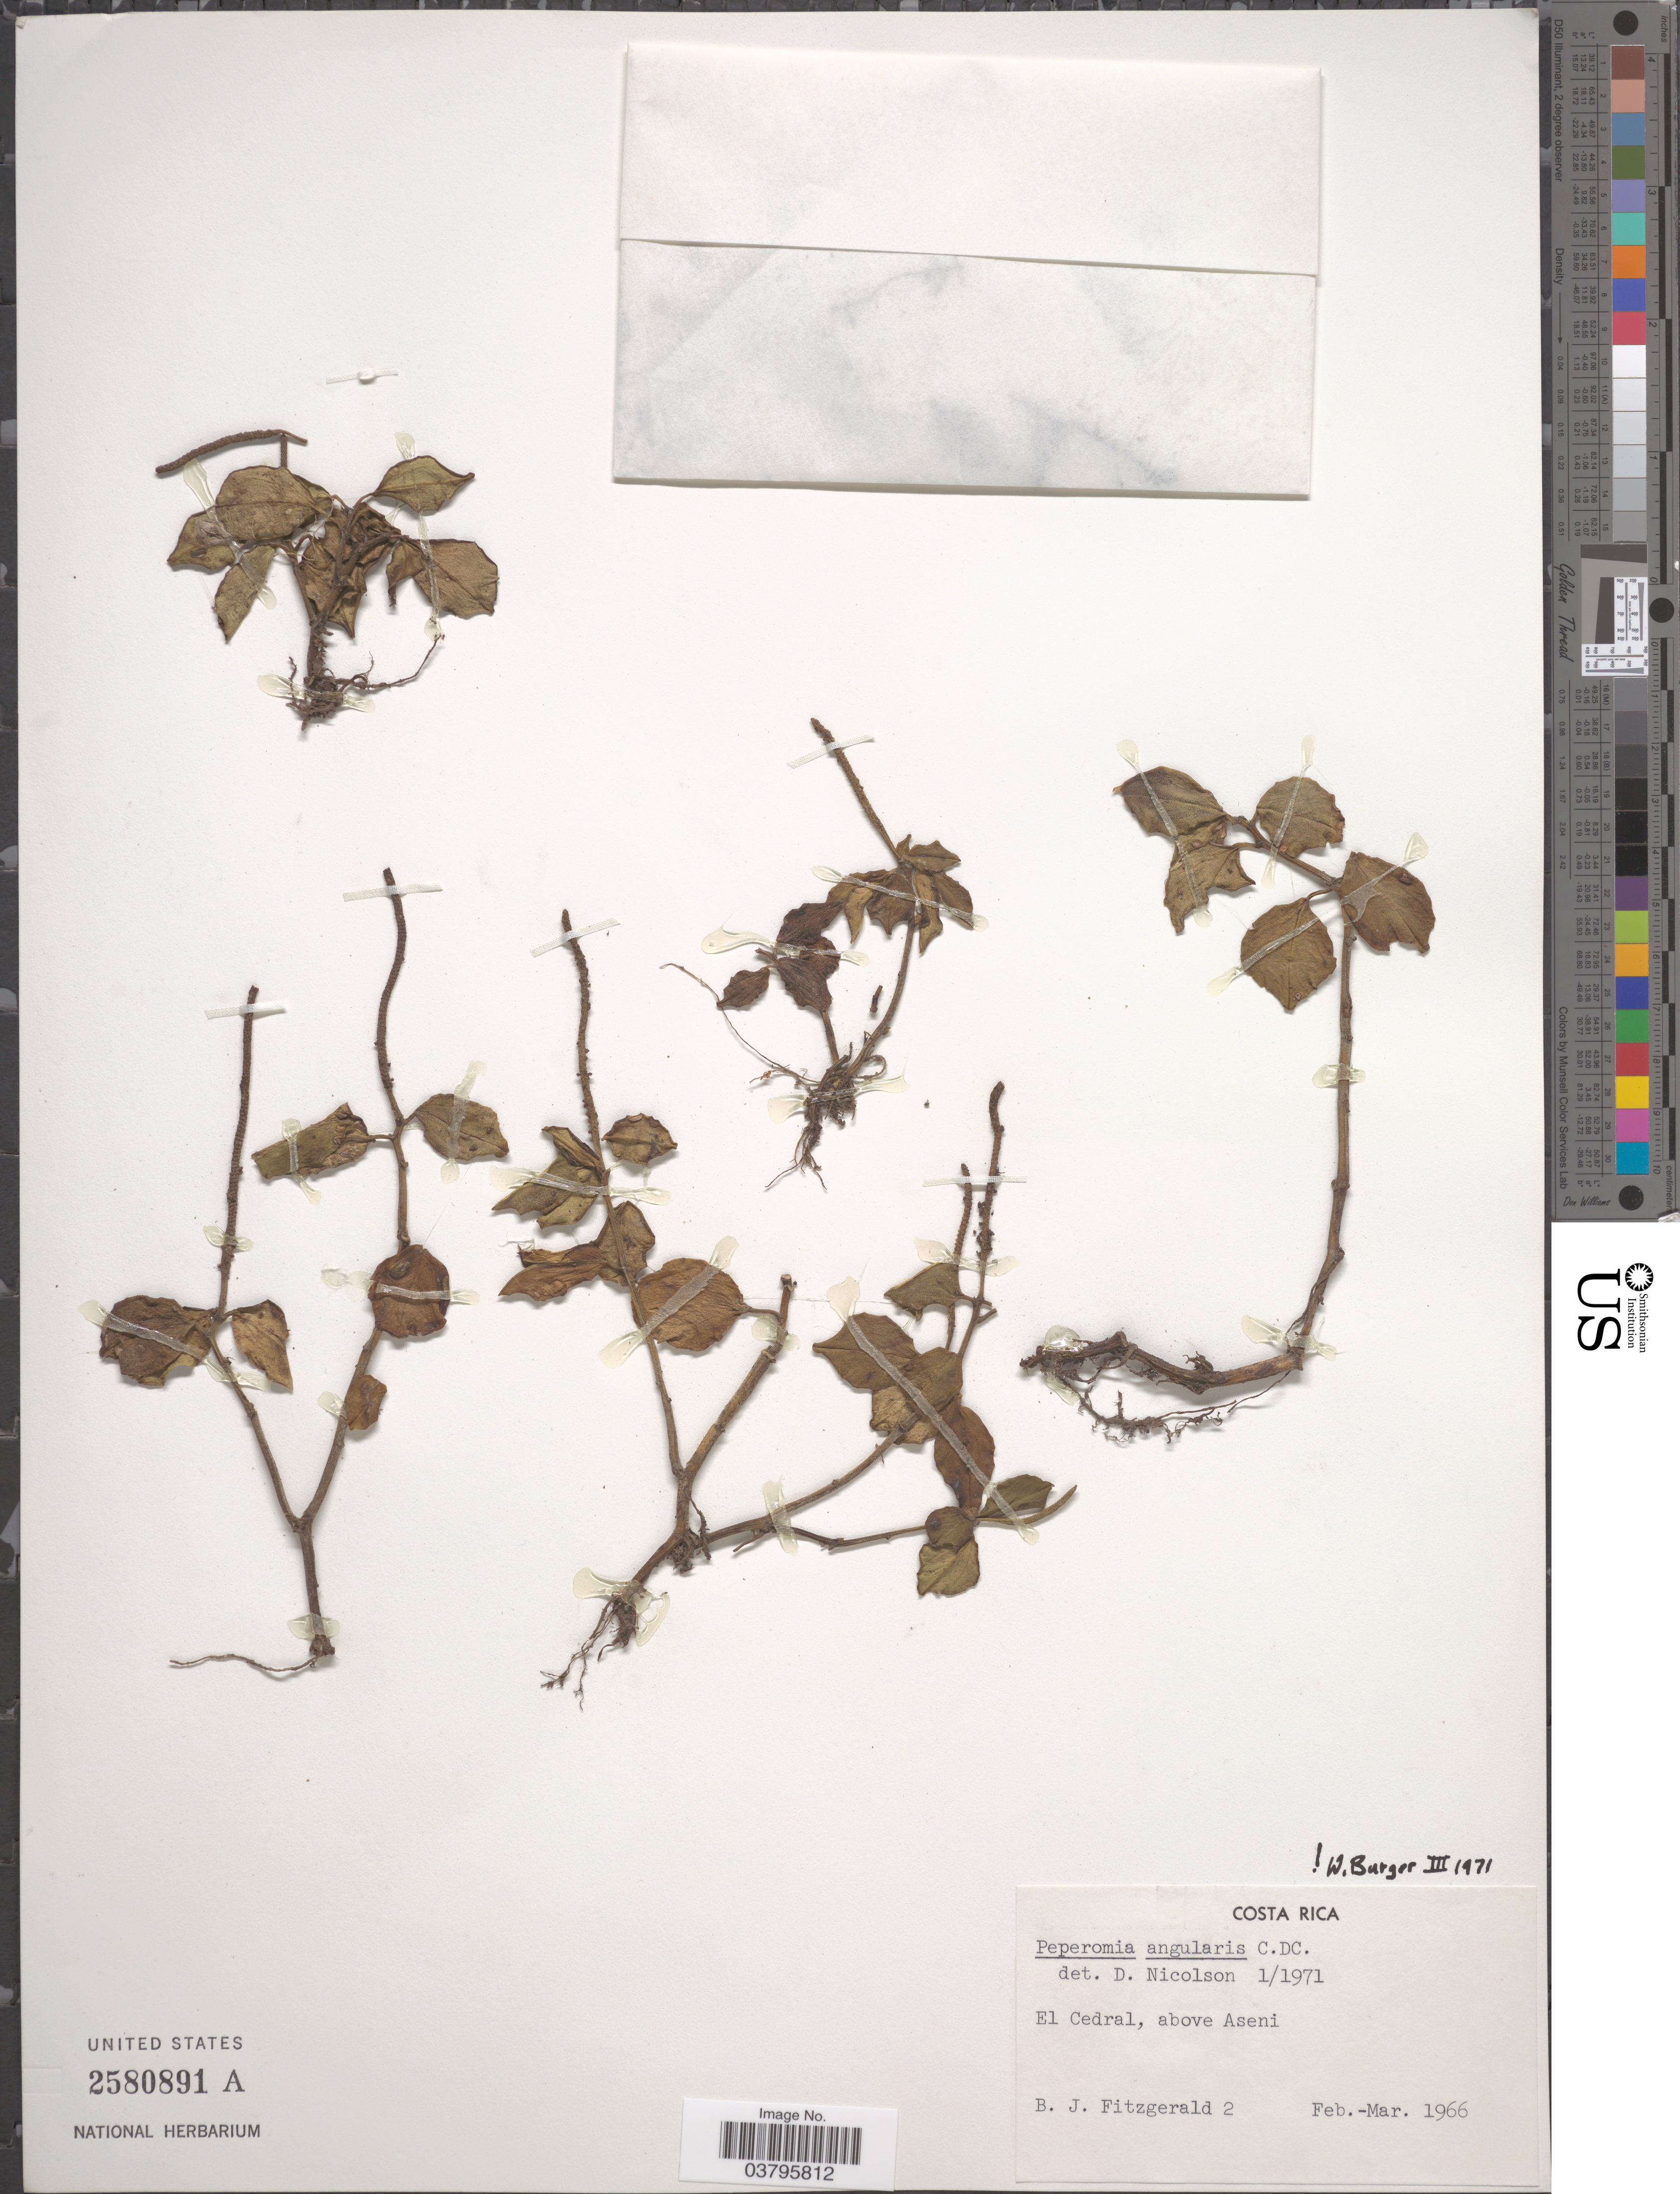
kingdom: Plantae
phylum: Tracheophyta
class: Magnoliopsida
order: Piperales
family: Piperaceae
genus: Peperomia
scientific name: Peperomia san-joseana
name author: C. DC.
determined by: Jiménez, José Estaban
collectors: B. Fitzgerald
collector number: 2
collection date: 1966-02/1966-03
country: Costa Rica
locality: El Cedral, above Aseni.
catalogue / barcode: US 2580891A